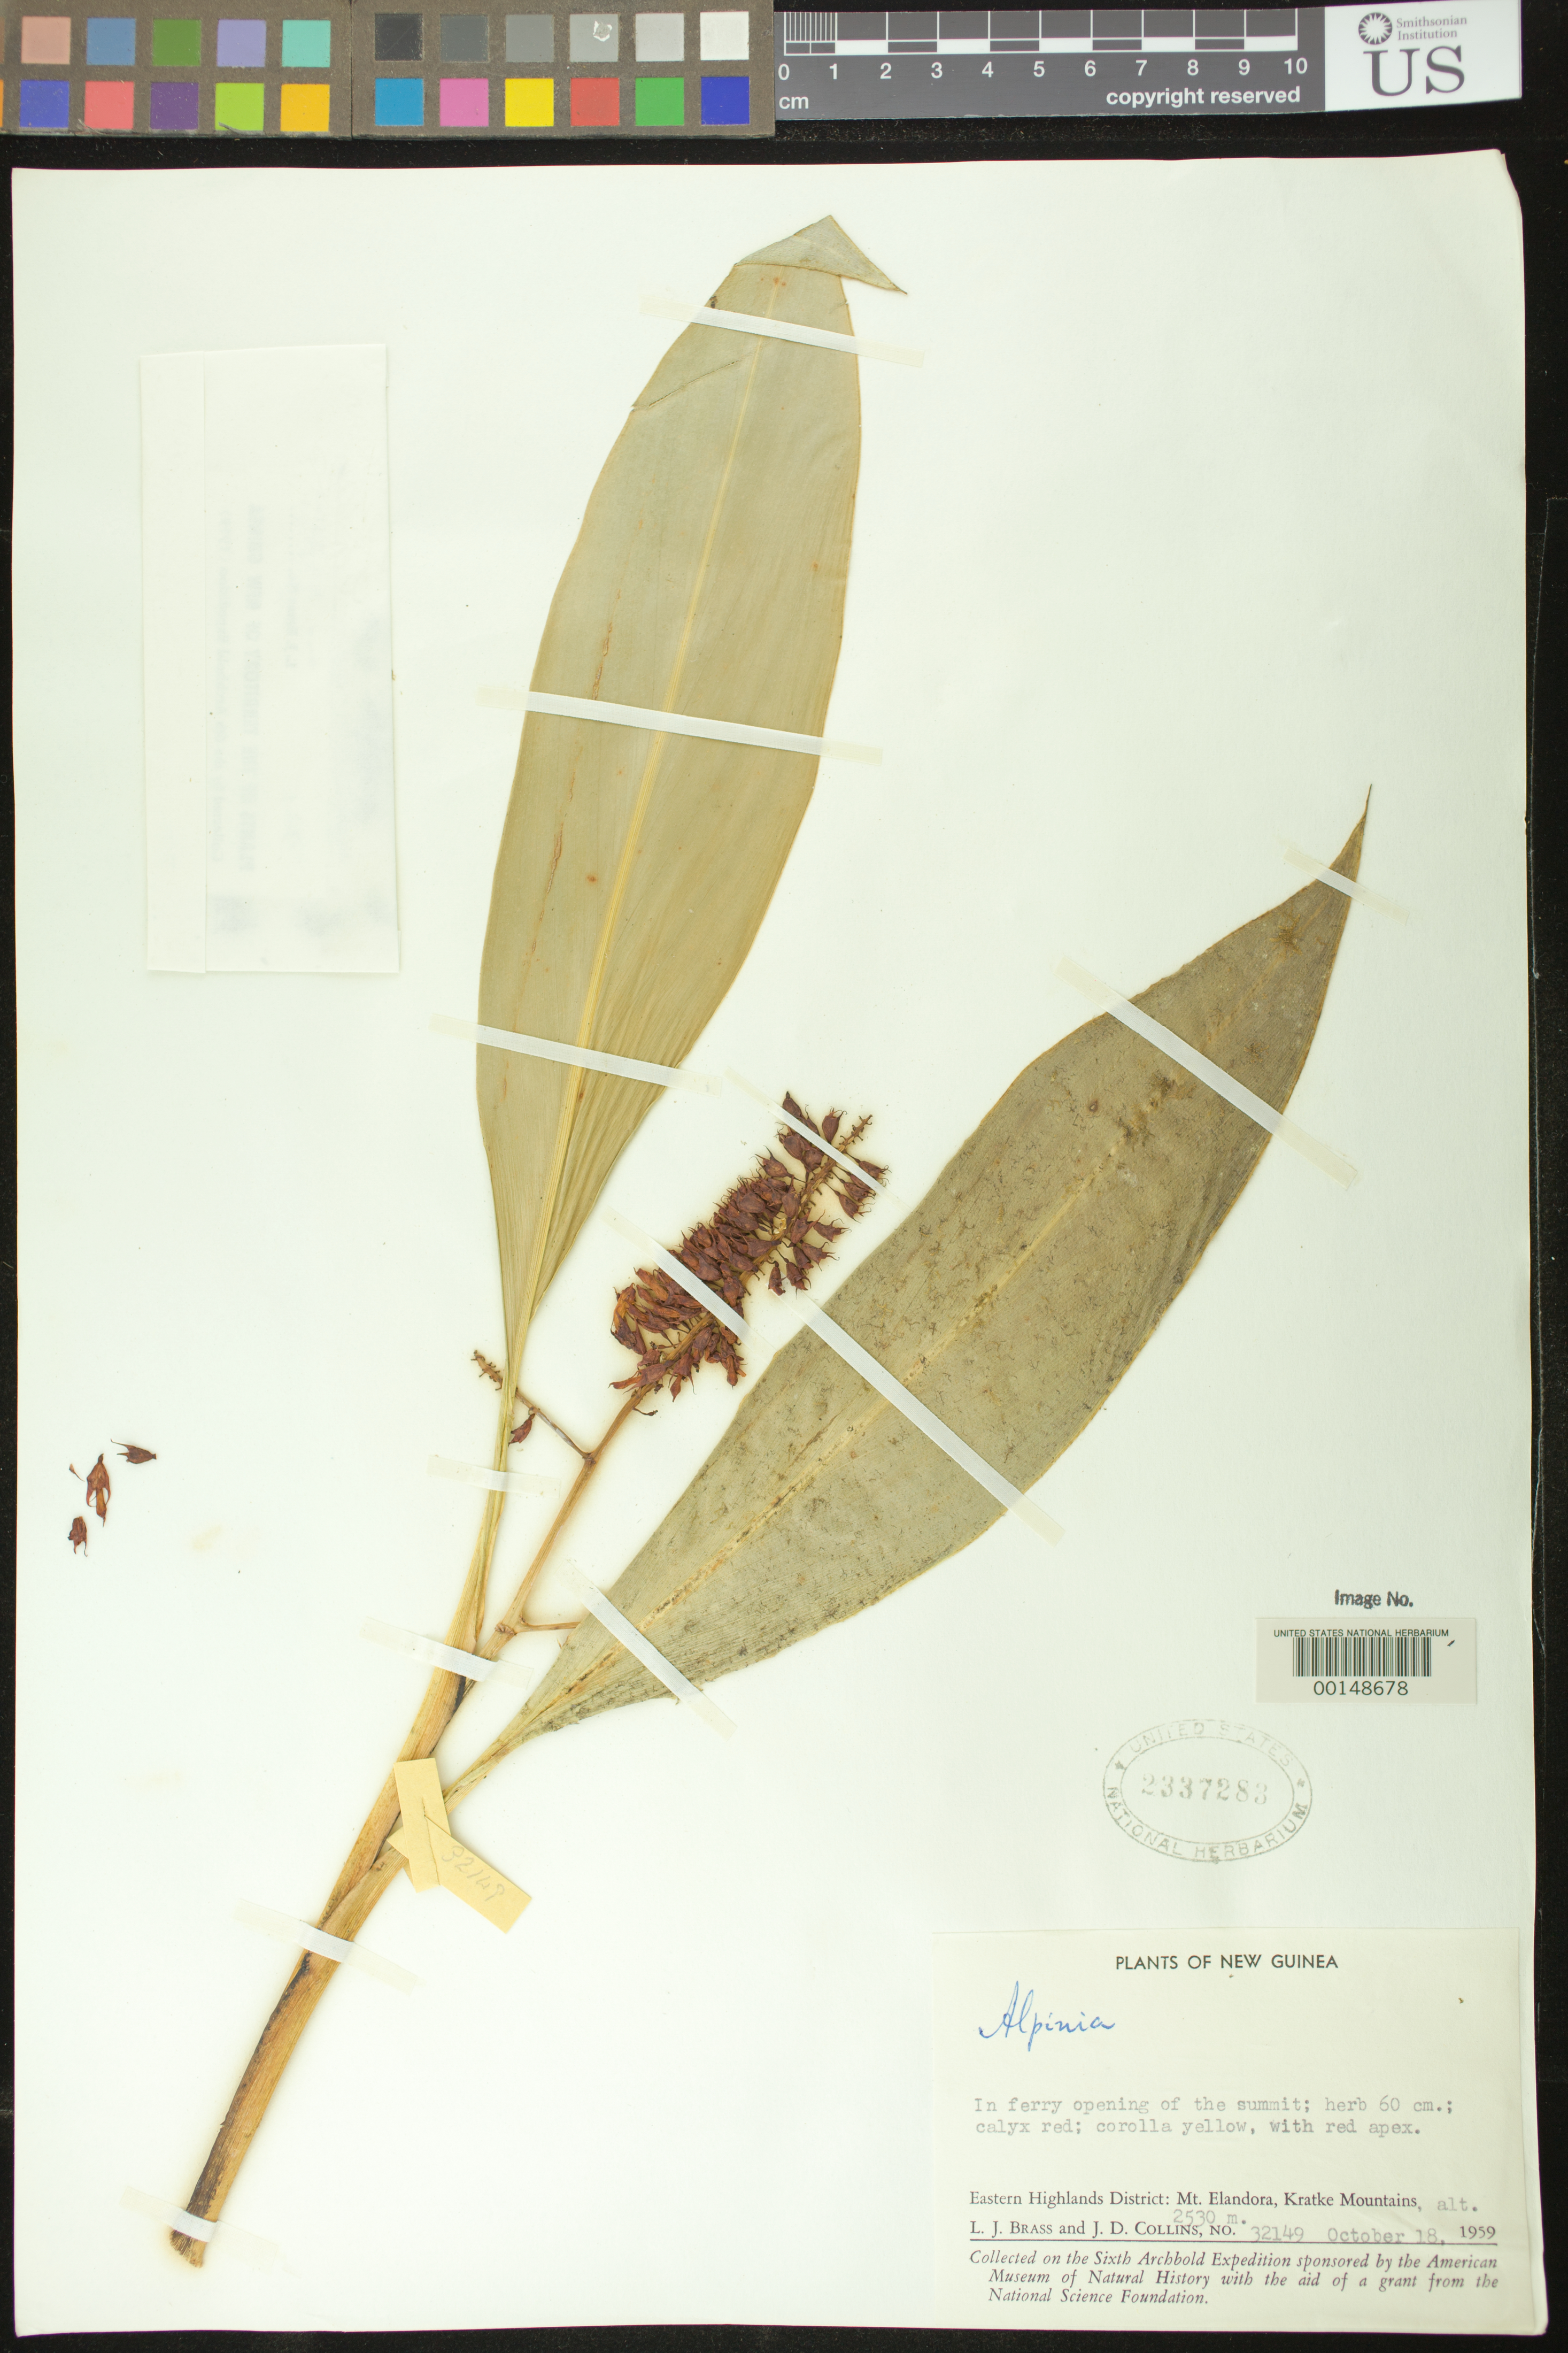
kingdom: Plantae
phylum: Tracheophyta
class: Liliopsida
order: Zingiberales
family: Zingiberaceae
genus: Alpinia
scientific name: Alpinia sp.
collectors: L. J. Brass & J. Collins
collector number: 32149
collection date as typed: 18 Oct 1959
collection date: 1959-10-18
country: Papua New Guinea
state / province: Eastern Highlands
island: New Guinea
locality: Mt. elandora, kratke mts.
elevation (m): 2530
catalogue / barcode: US 2337283